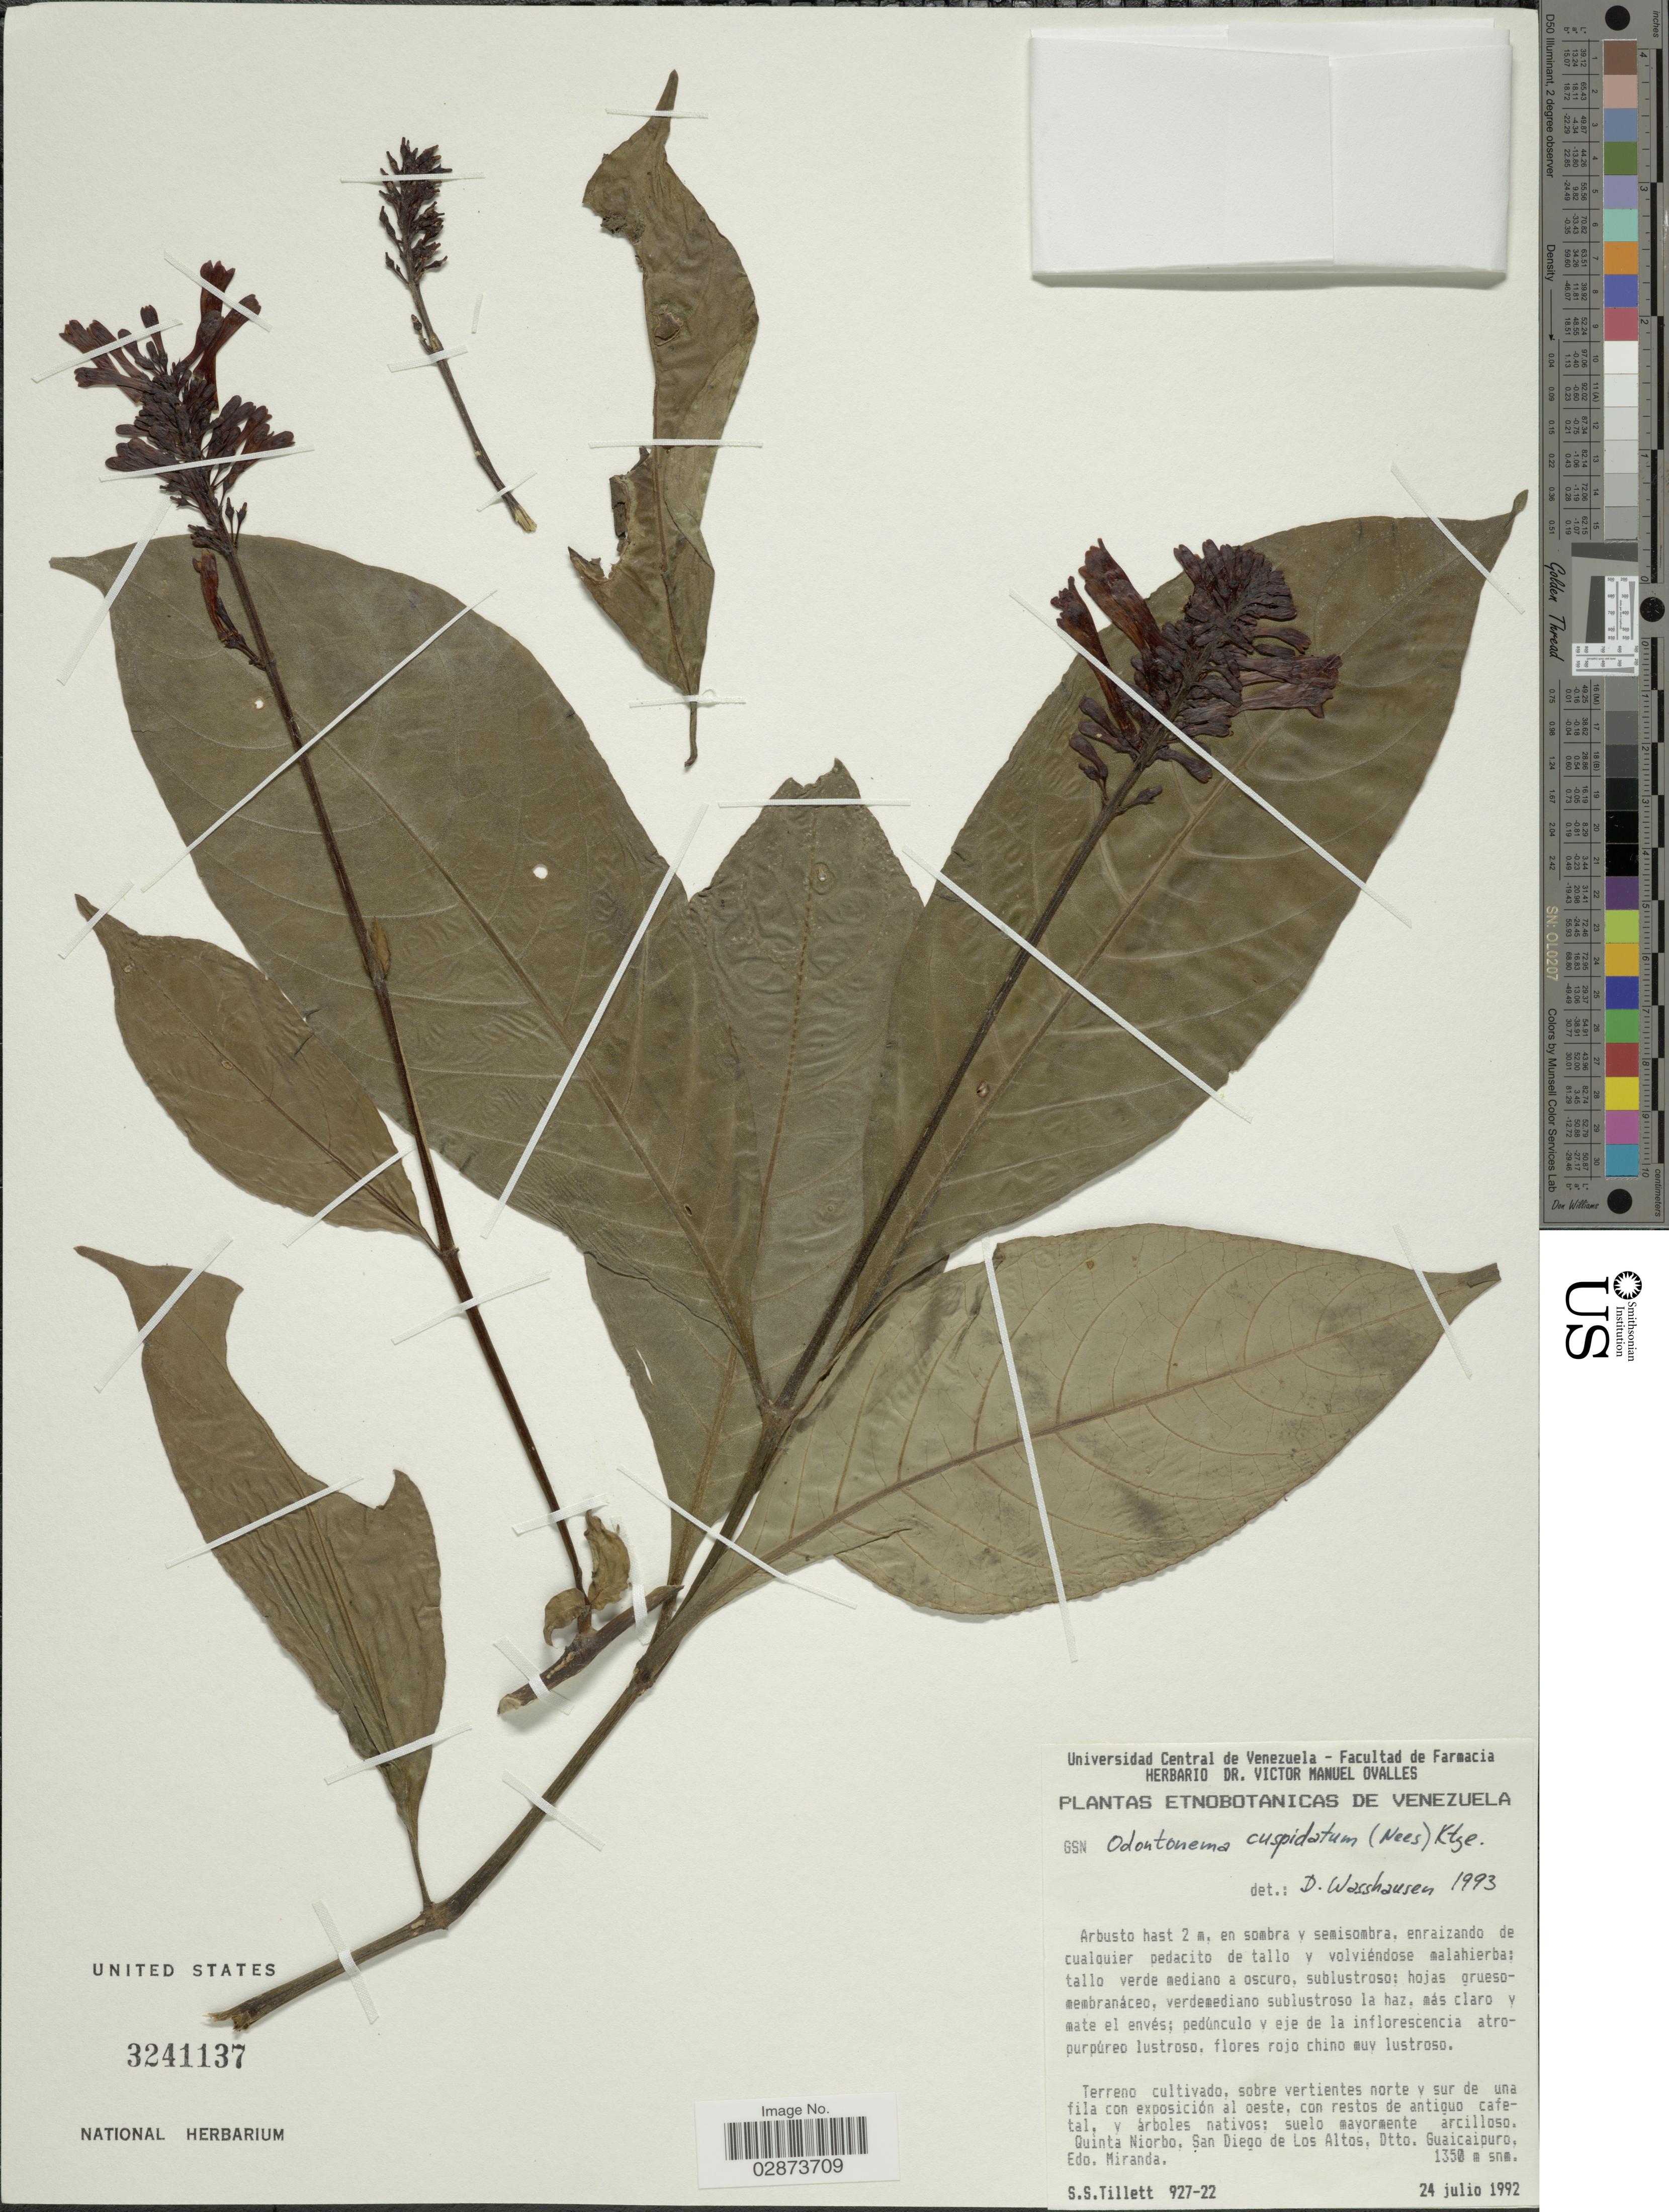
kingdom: Plantae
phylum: Tracheophyta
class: Magnoliopsida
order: Lamiales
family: Acanthaceae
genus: Odontonema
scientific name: Odontonema cuspidatum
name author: (Nees) Kuntze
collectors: S. S. Tillett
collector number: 927-22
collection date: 1992-07-24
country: Venezuela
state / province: Miranda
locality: Quínta Niorbo, San Diego de Los Altos, Dtto. Guaicaipuro, Edo. Miranda.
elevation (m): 1350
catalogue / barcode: US 3241137